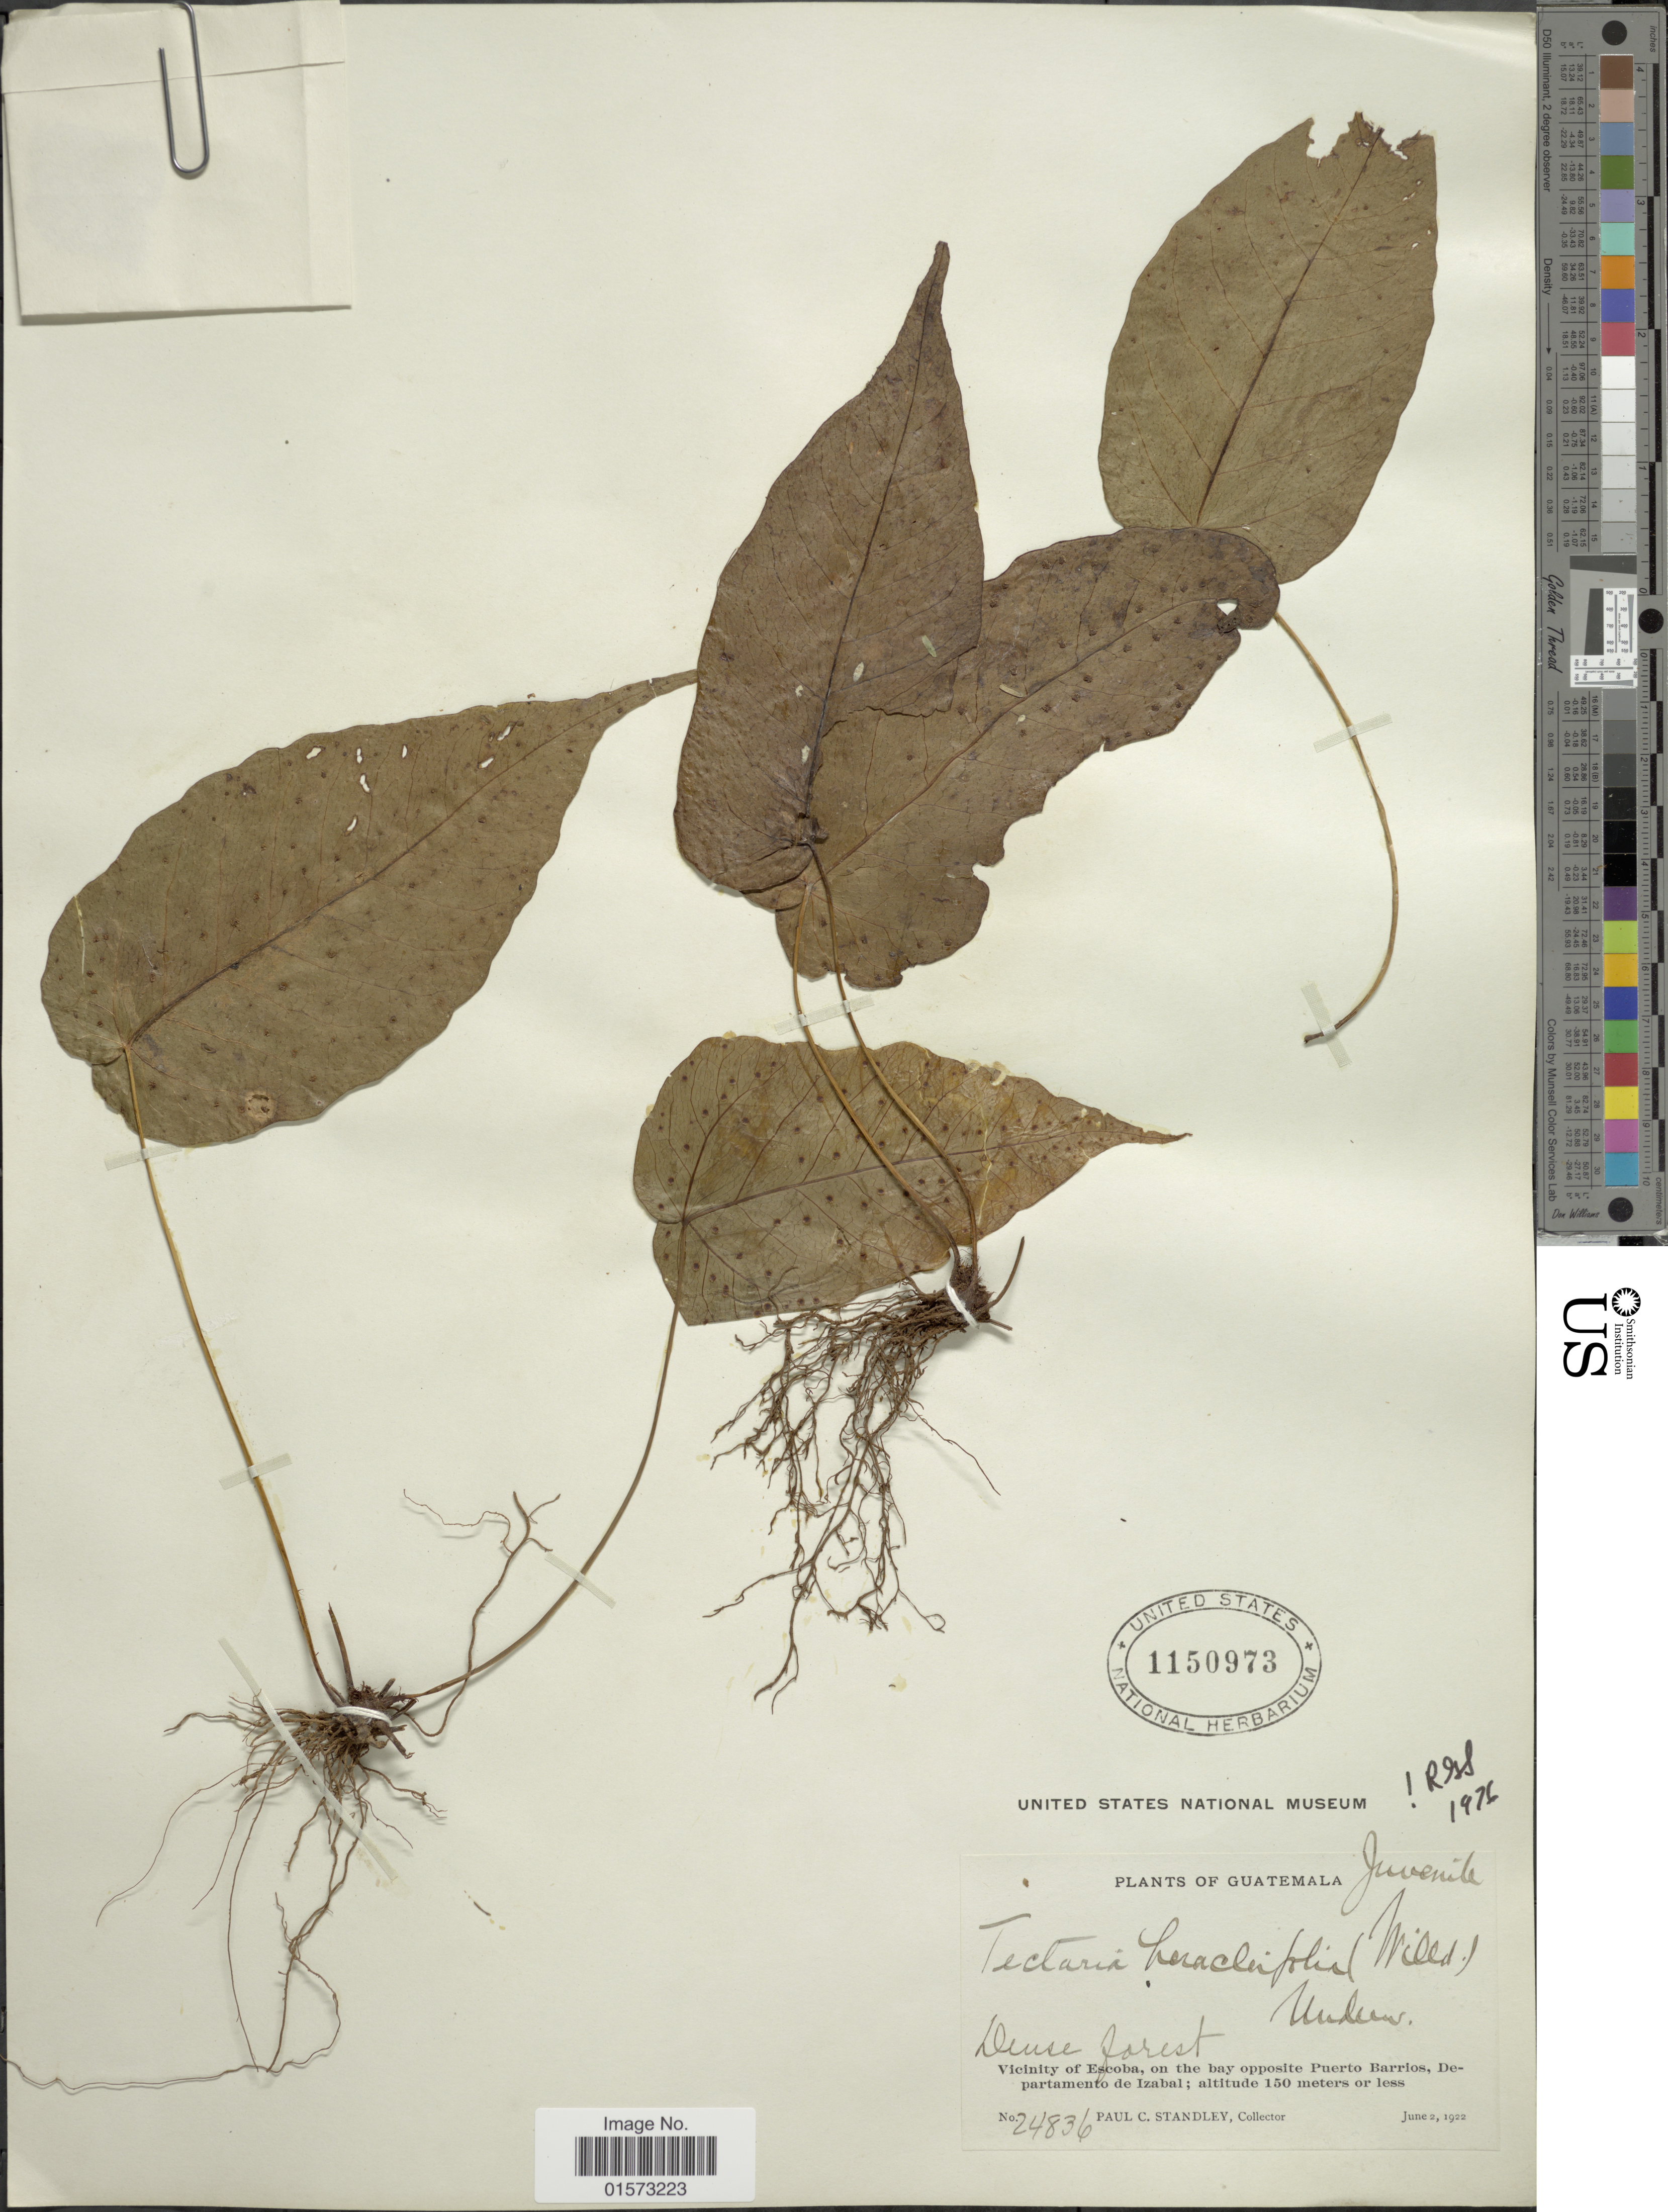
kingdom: Plantae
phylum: Tracheophyta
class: Polypodiopsida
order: Polypodiales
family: Tectariaceae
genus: Tectaria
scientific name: Tectaria heracleifolia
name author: (Willd.) Underw.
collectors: P. C. Standley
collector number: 24836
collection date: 1922-06-02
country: Guatemala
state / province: Izabal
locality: Vicinity of Escoba, on the bay opposite Puerto Barrias, Departamento de Izabal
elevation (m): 150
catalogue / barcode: US 1150973